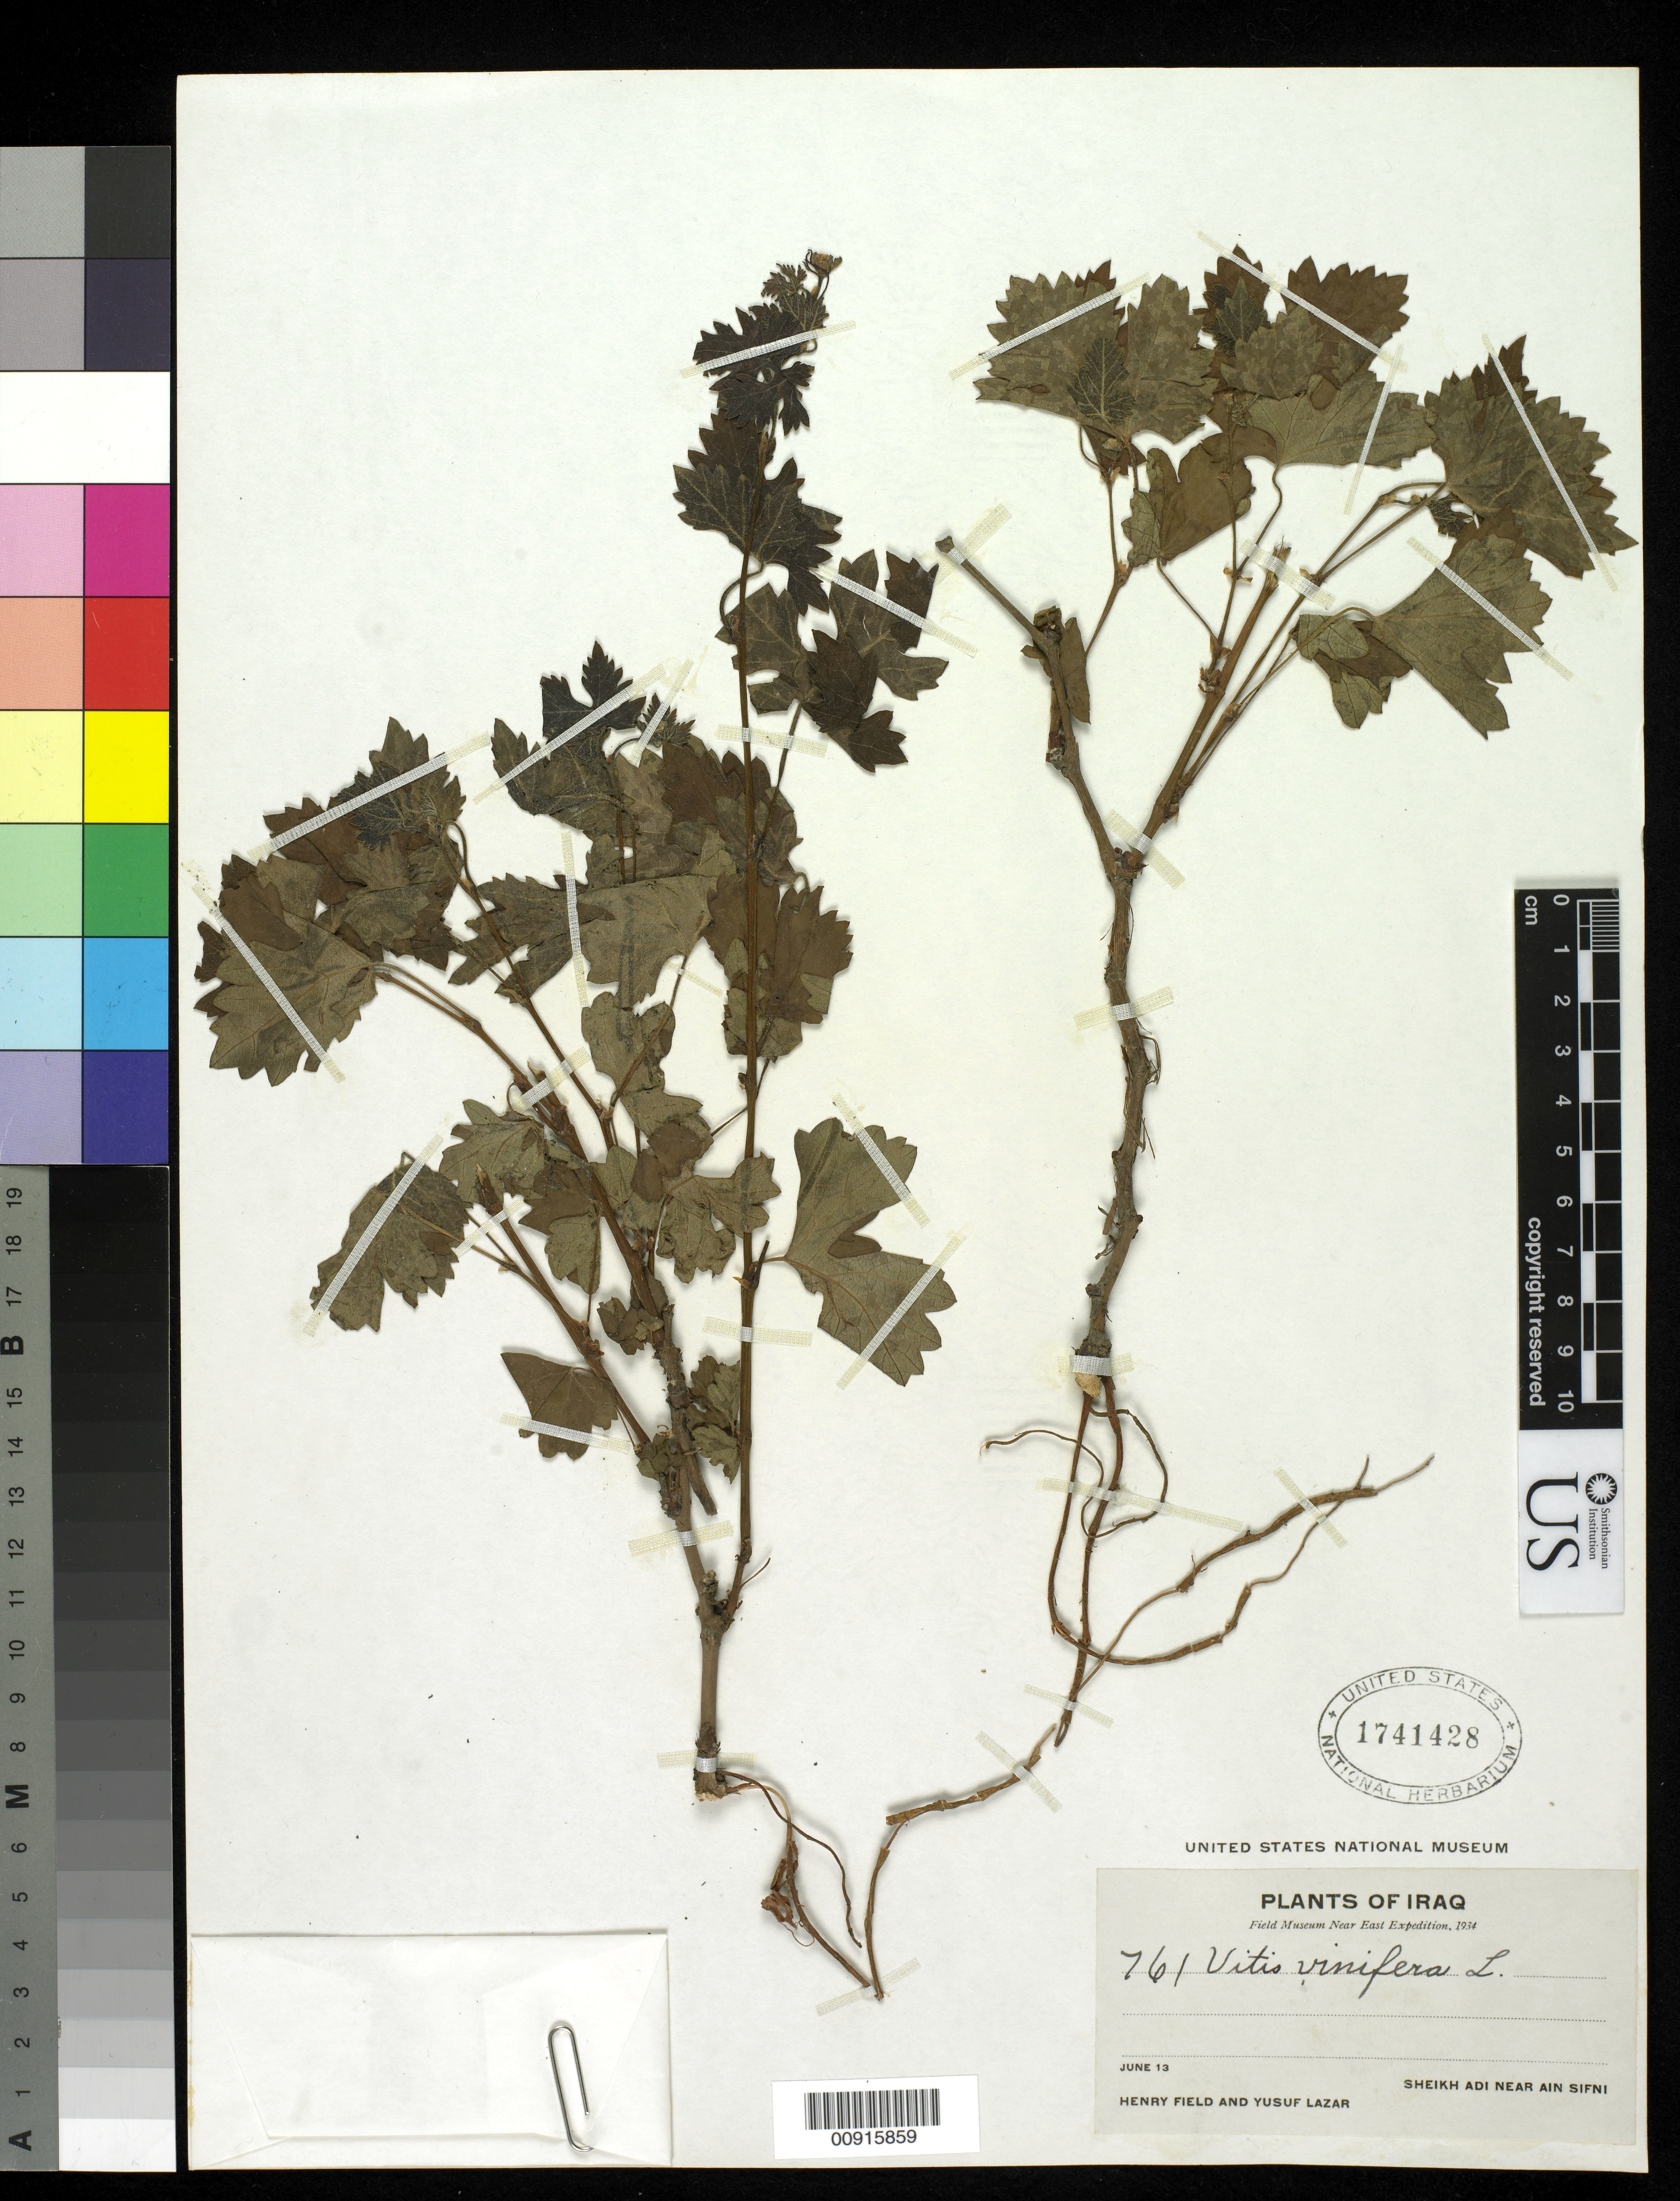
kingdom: Plantae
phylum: Tracheophyta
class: Magnoliopsida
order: Vitales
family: Vitaceae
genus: Vitis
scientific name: Vitis vinifera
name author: L.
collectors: H. Field & Y. Lazar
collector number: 761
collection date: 1934-06-13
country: Iraq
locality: Sheikh Adi Near ain Sifni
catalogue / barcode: US 1741428